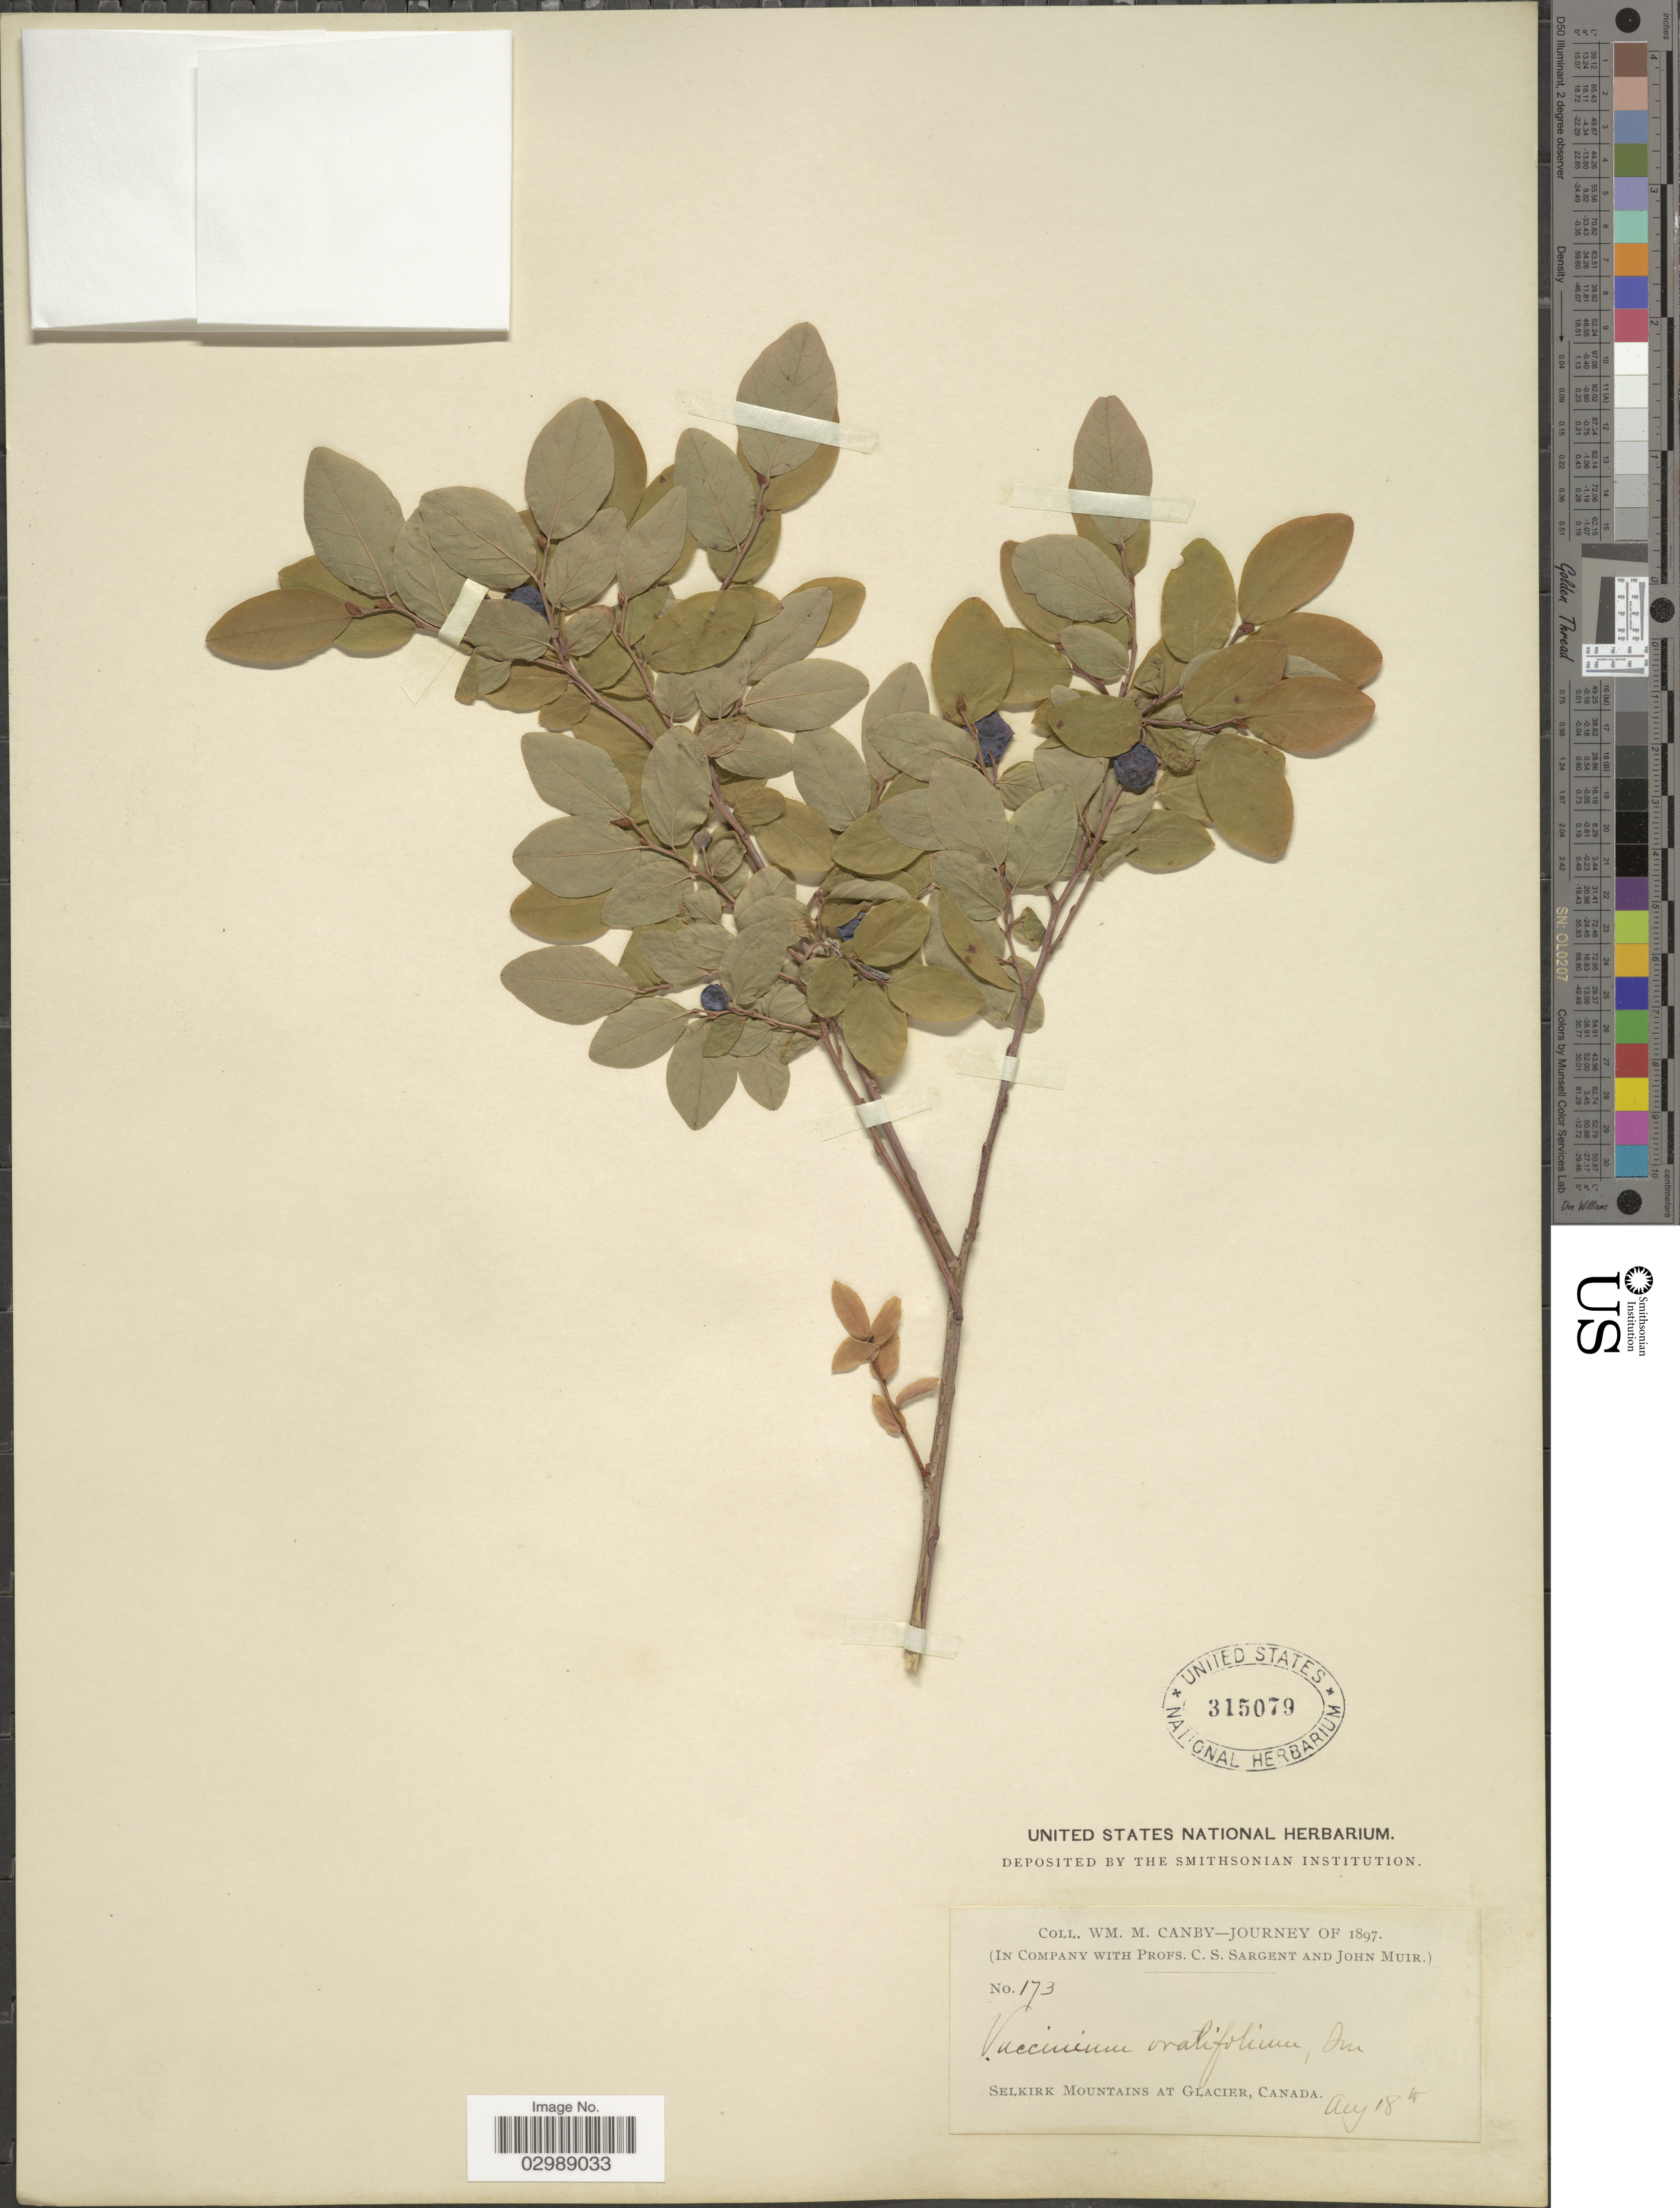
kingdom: Plantae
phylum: Tracheophyta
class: Magnoliopsida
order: Ericales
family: Ericaceae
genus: Vaccinium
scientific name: Vaccinium ovalifolium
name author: Sm.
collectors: W. M. Canby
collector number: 173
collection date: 1897-08-18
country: Canada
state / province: British Columbia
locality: Selkirk Mountains at Glacier.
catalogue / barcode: US 315079